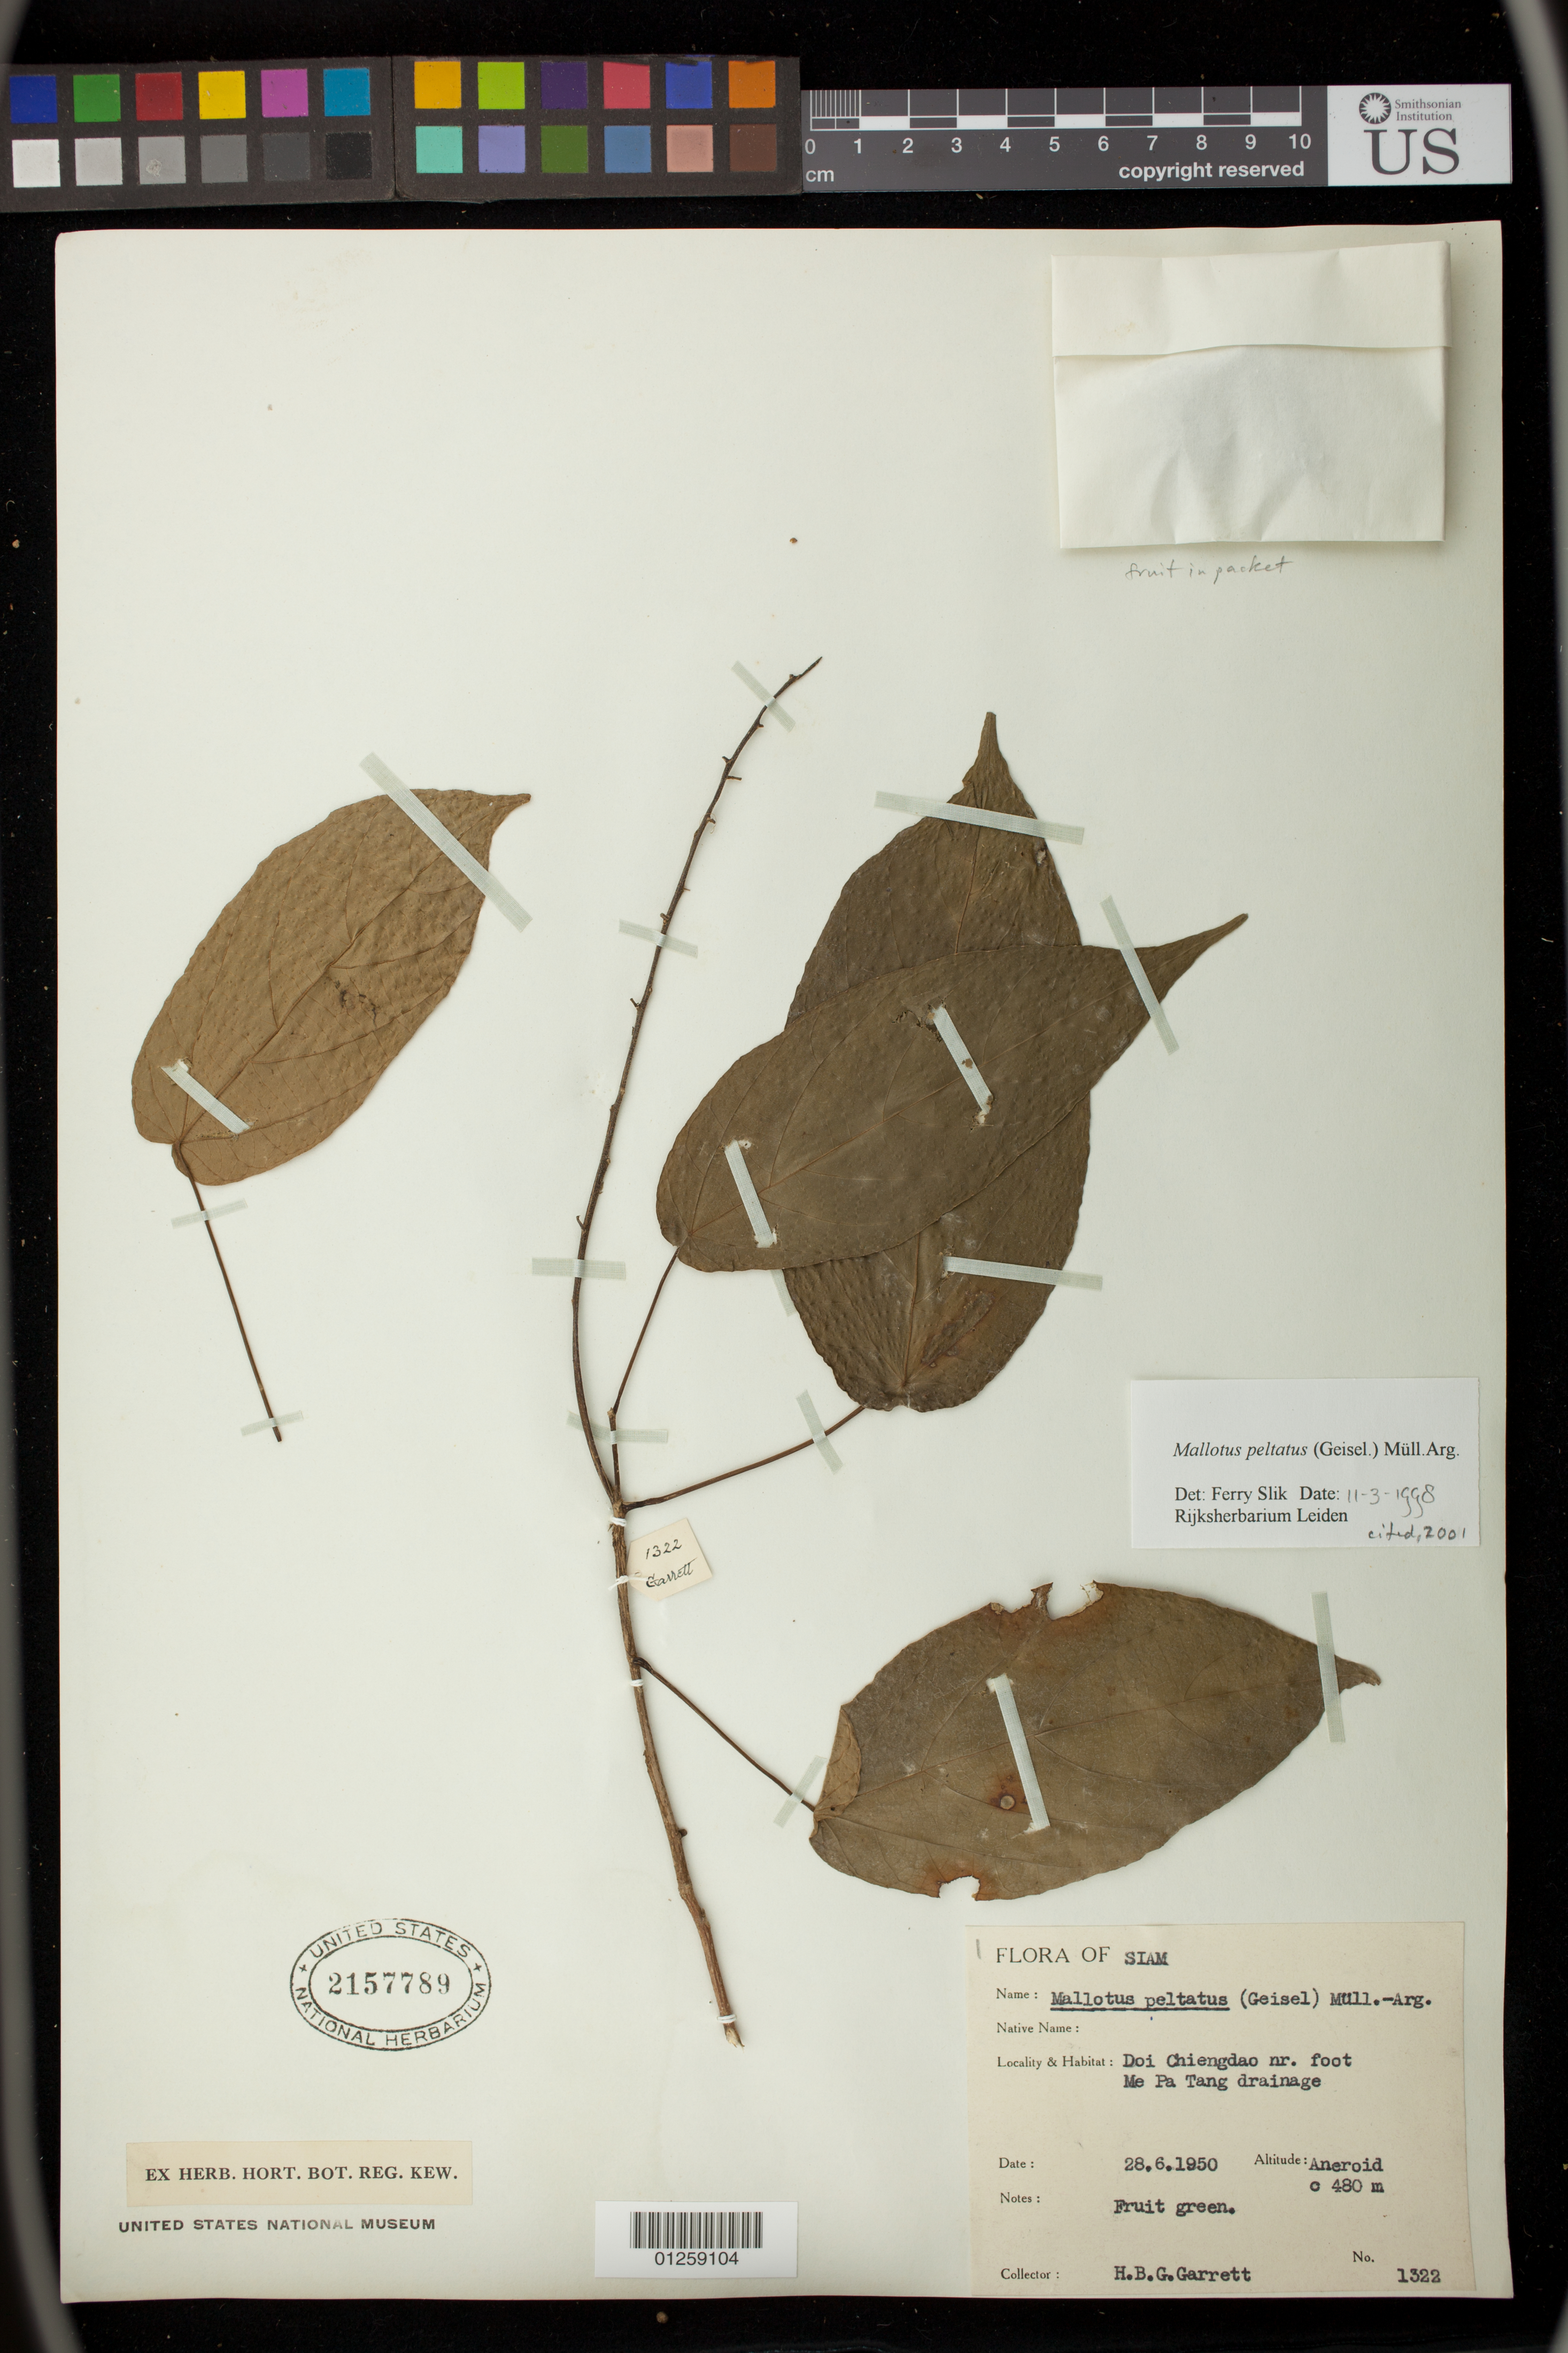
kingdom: Plantae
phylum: Tracheophyta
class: Magnoliopsida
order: Malpighiales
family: Euphorbiaceae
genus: Mallotus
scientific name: Mallotus peltatus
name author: (Geiseler) Müll. Arg.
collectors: H. Garrett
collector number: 1322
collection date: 1950-06-28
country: Thailand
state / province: Chiang Mai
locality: Doi Chiengdao nr. foot Me Pa Tang drainage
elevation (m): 480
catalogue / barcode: US 2157789